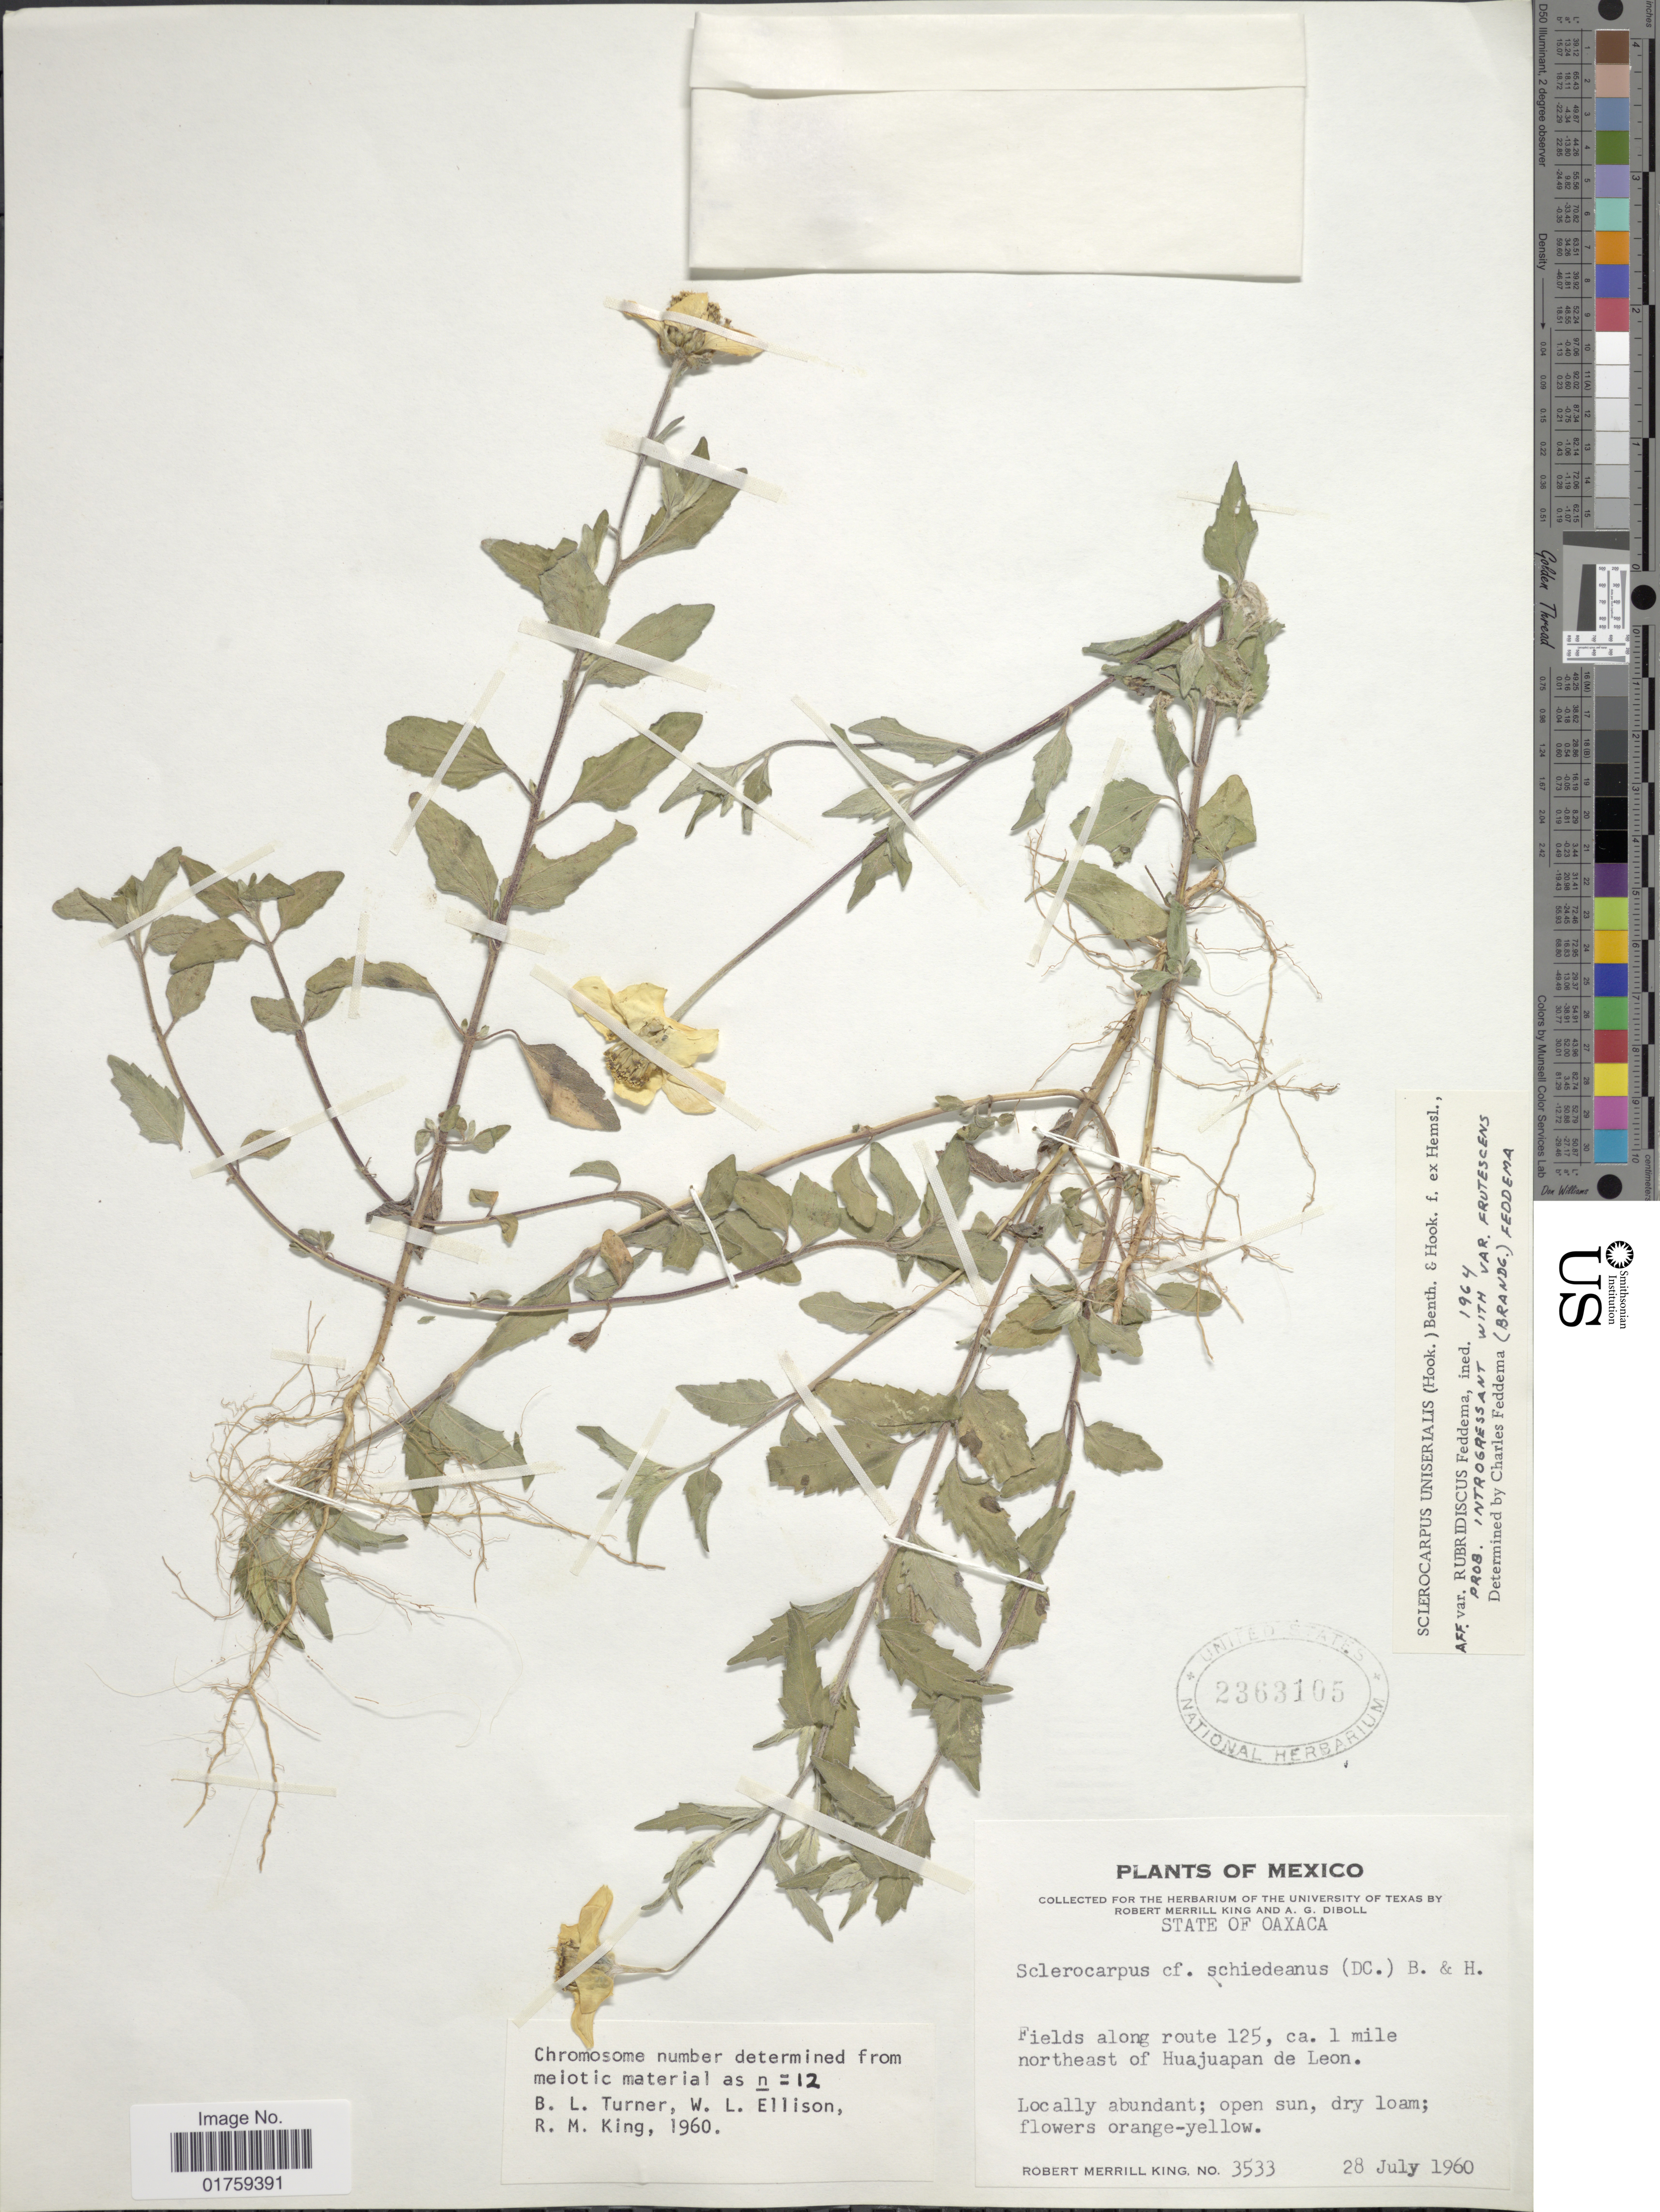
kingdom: Plantae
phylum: Tracheophyta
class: Magnoliopsida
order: Asterales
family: Asteraceae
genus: Sclerocarpus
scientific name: Sclerocarpus uniserialis var. rubridiscus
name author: Feddema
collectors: R. M. King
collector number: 3533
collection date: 1960-07-28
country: Mexico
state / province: Oaxaca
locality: State of Oaxaca. Fields along route 125, ca. 1 mile northeast of Huajuapan de Leon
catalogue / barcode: US 2363105